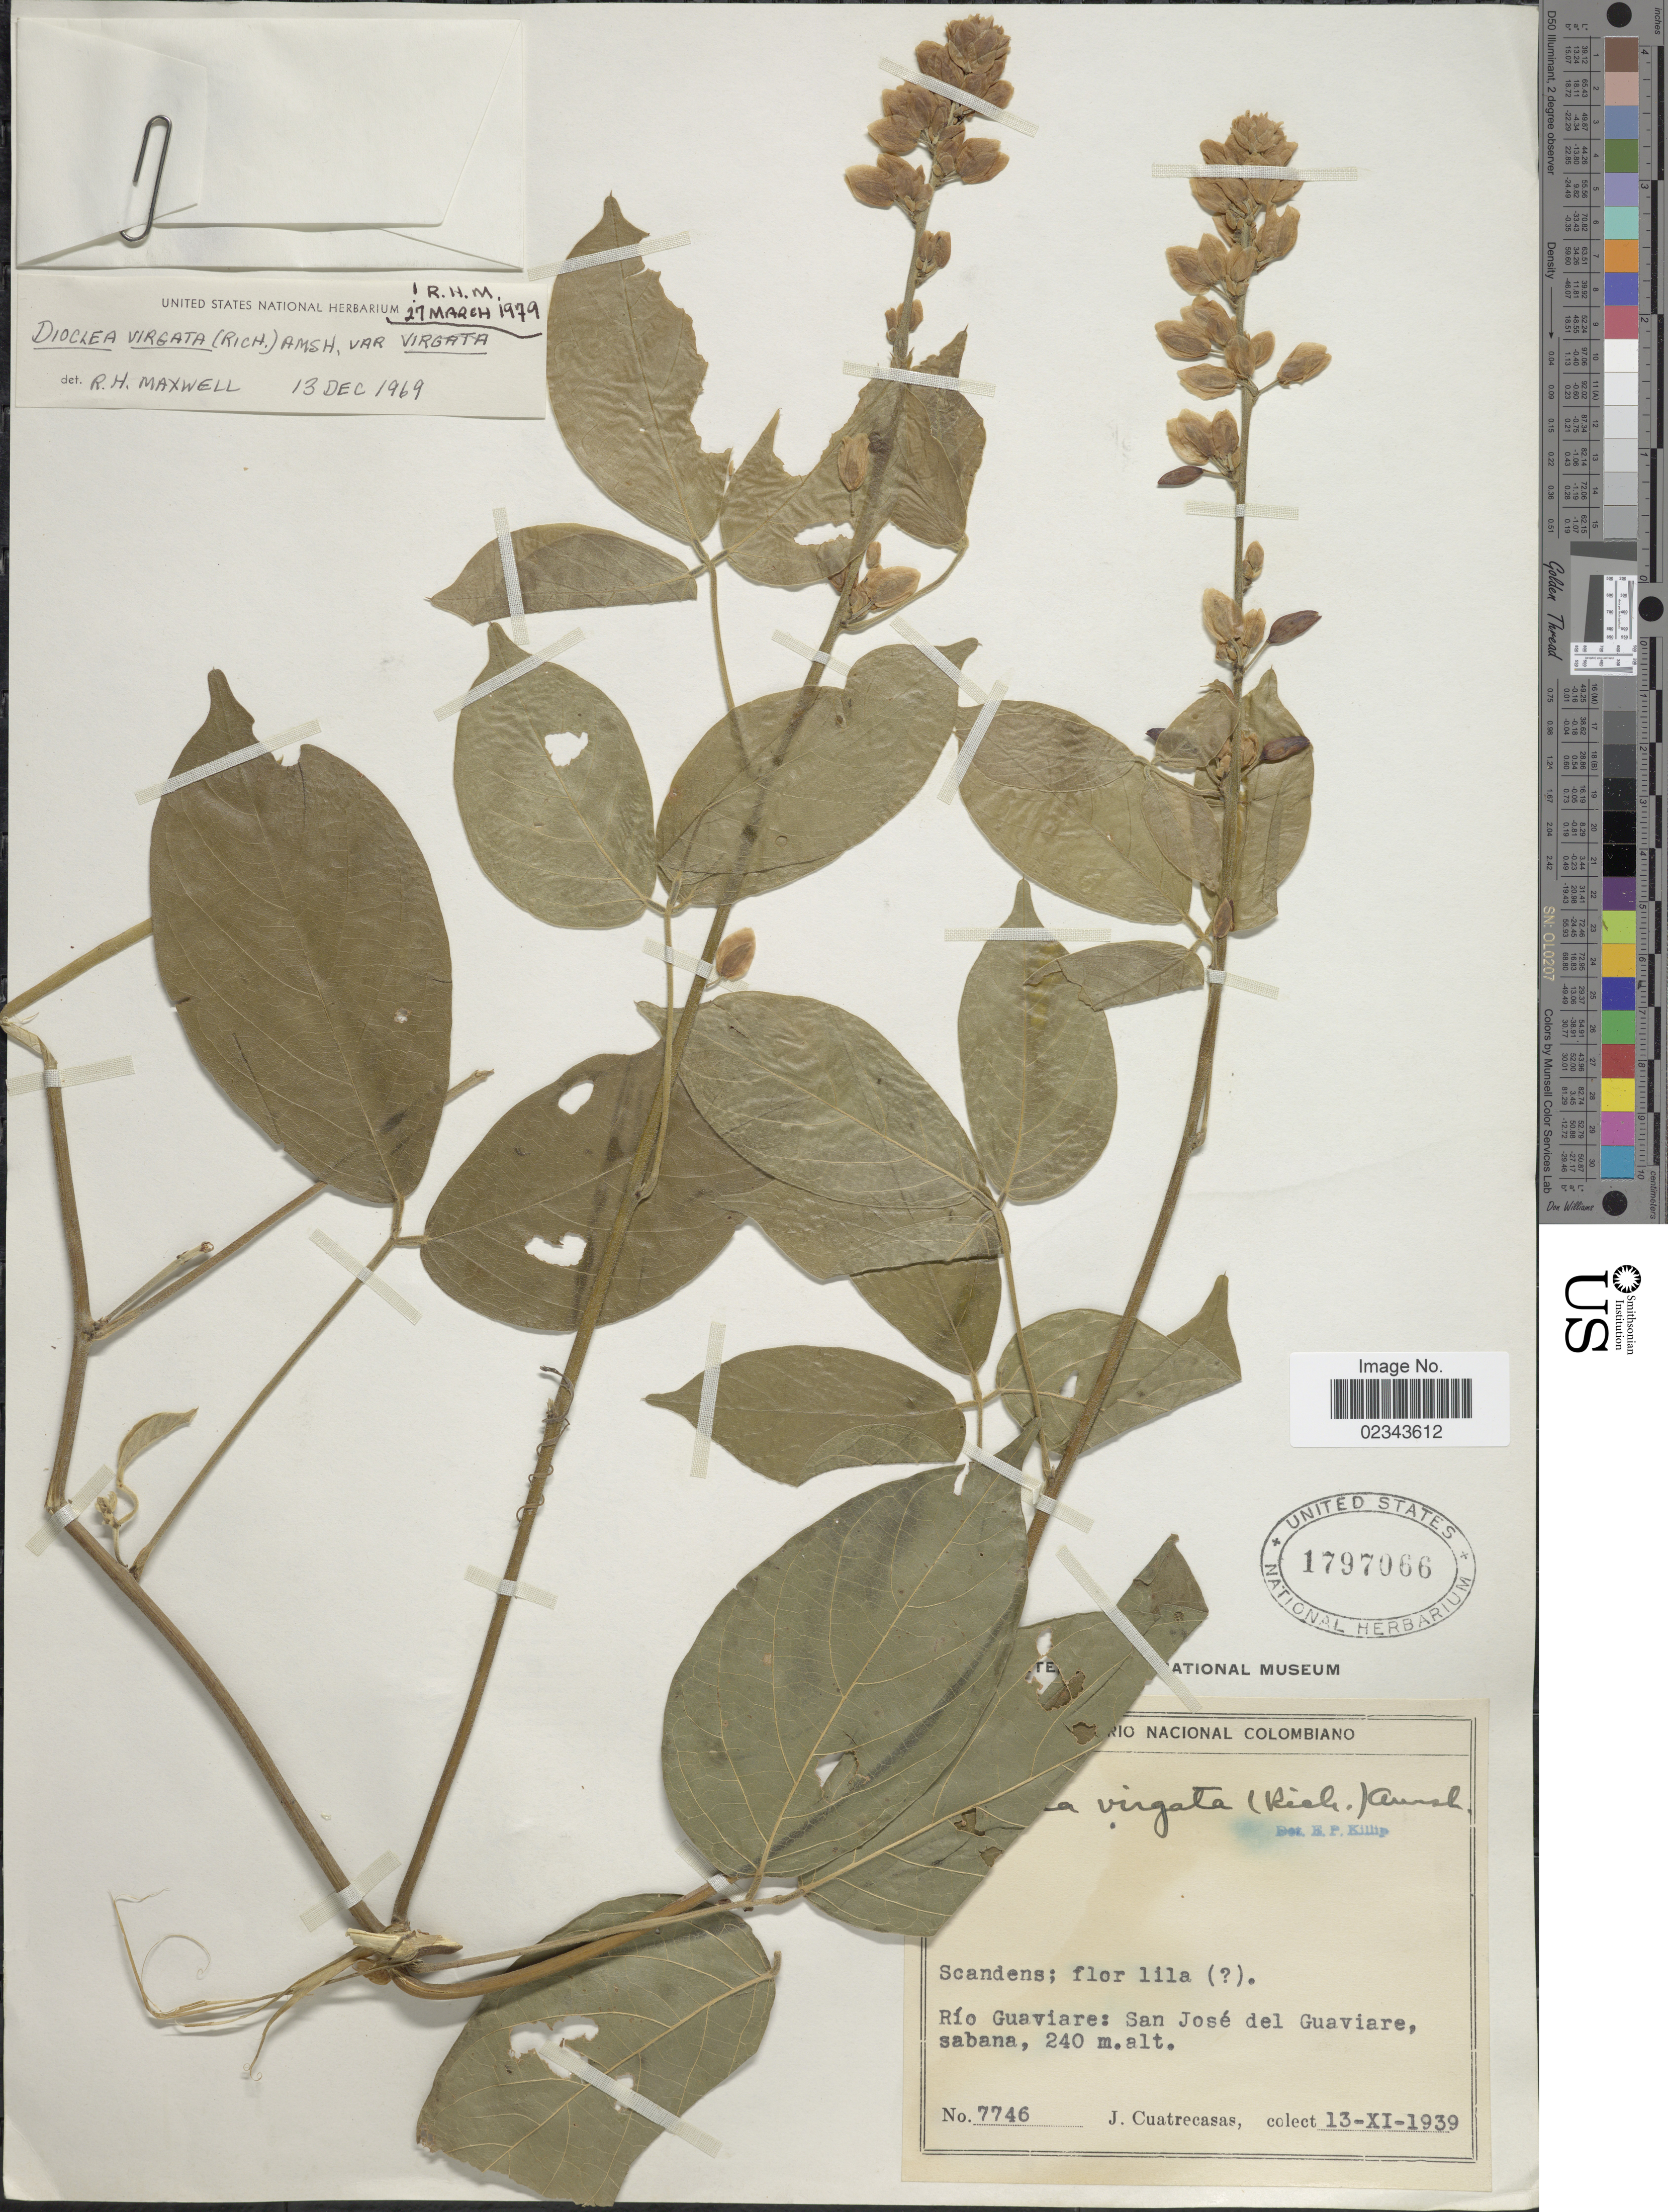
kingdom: Plantae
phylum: Tracheophyta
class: Magnoliopsida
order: Fabales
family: Fabaceae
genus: Dioclea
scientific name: Dioclea virgata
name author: (Rich.) Amshoff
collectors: J. Cuatrecasas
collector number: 7746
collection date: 1939-11-13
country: Colombia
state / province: Guaviare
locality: Rio Guaviare: San Jose del Guaviare, sabana.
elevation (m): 240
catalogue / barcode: US 1797066